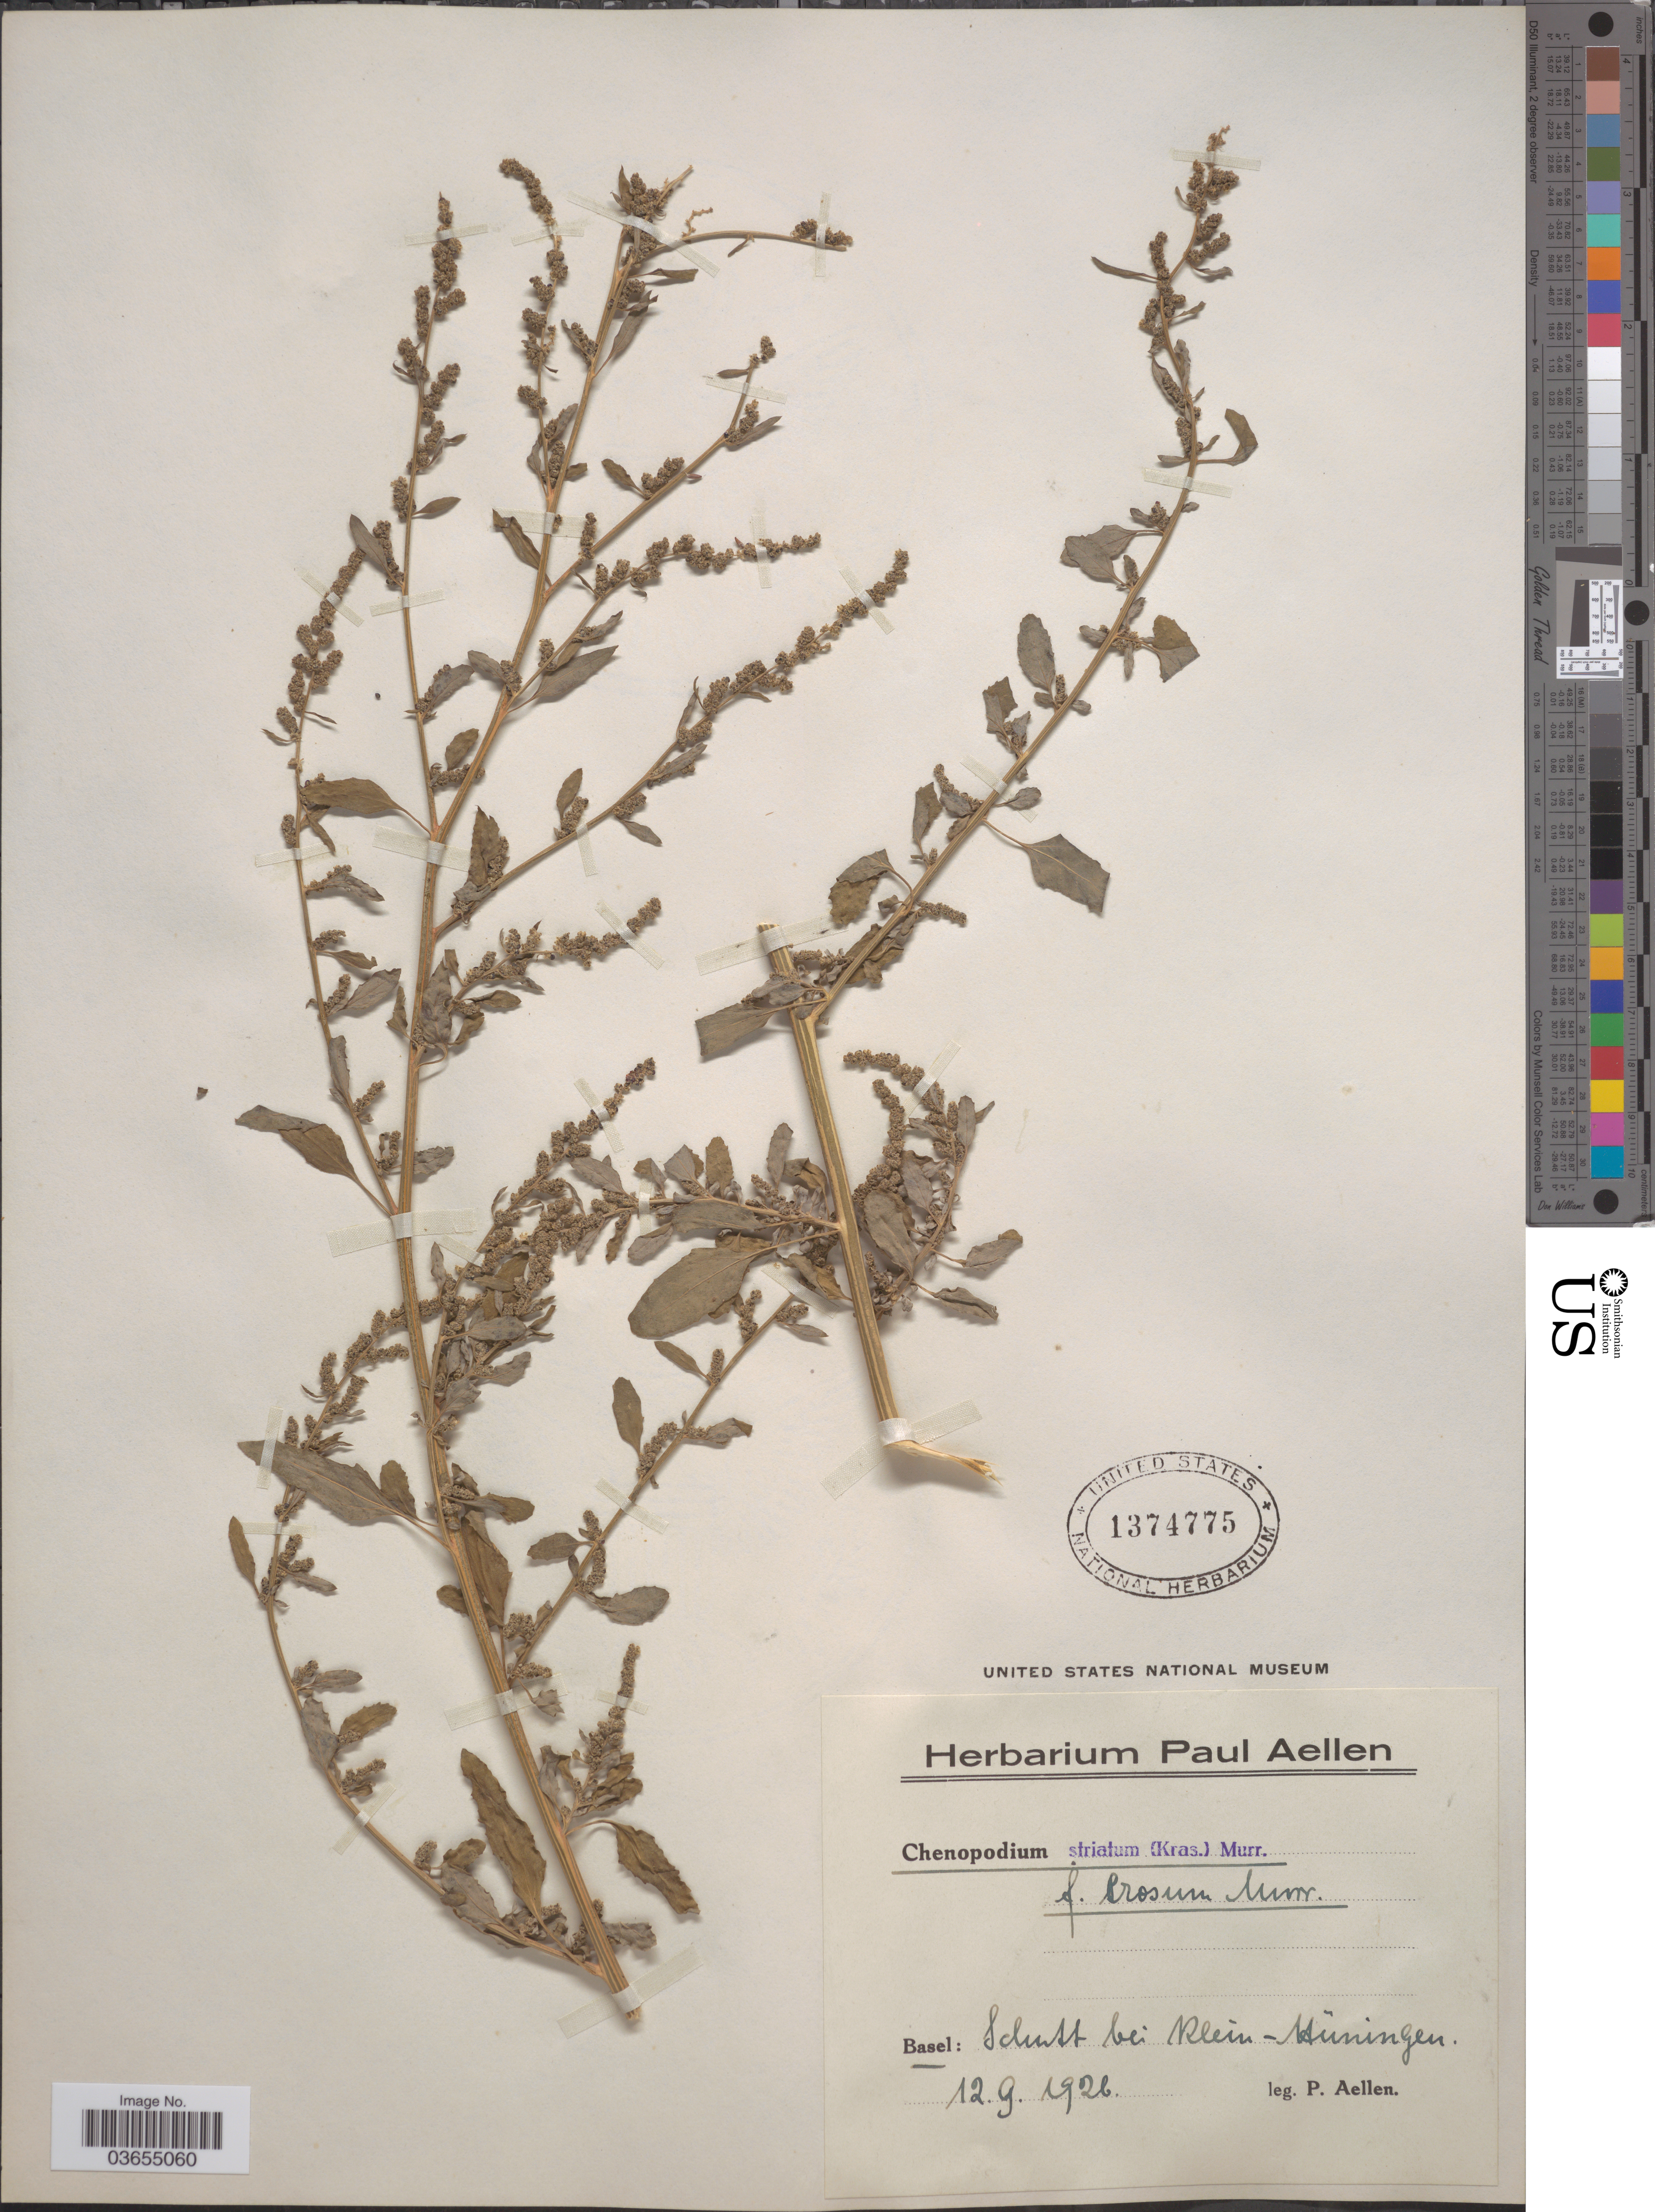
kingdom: Plantae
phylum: Tracheophyta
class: Magnoliopsida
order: Caryophyllales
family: Amaranthaceae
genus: Chenopodium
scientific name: Chenopodium striatum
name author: (Krasan) Murr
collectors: P. Aellen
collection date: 1926-09-12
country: Switzerland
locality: Basel: Schutt bei Klein-Hüningen.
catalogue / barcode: US 1374775